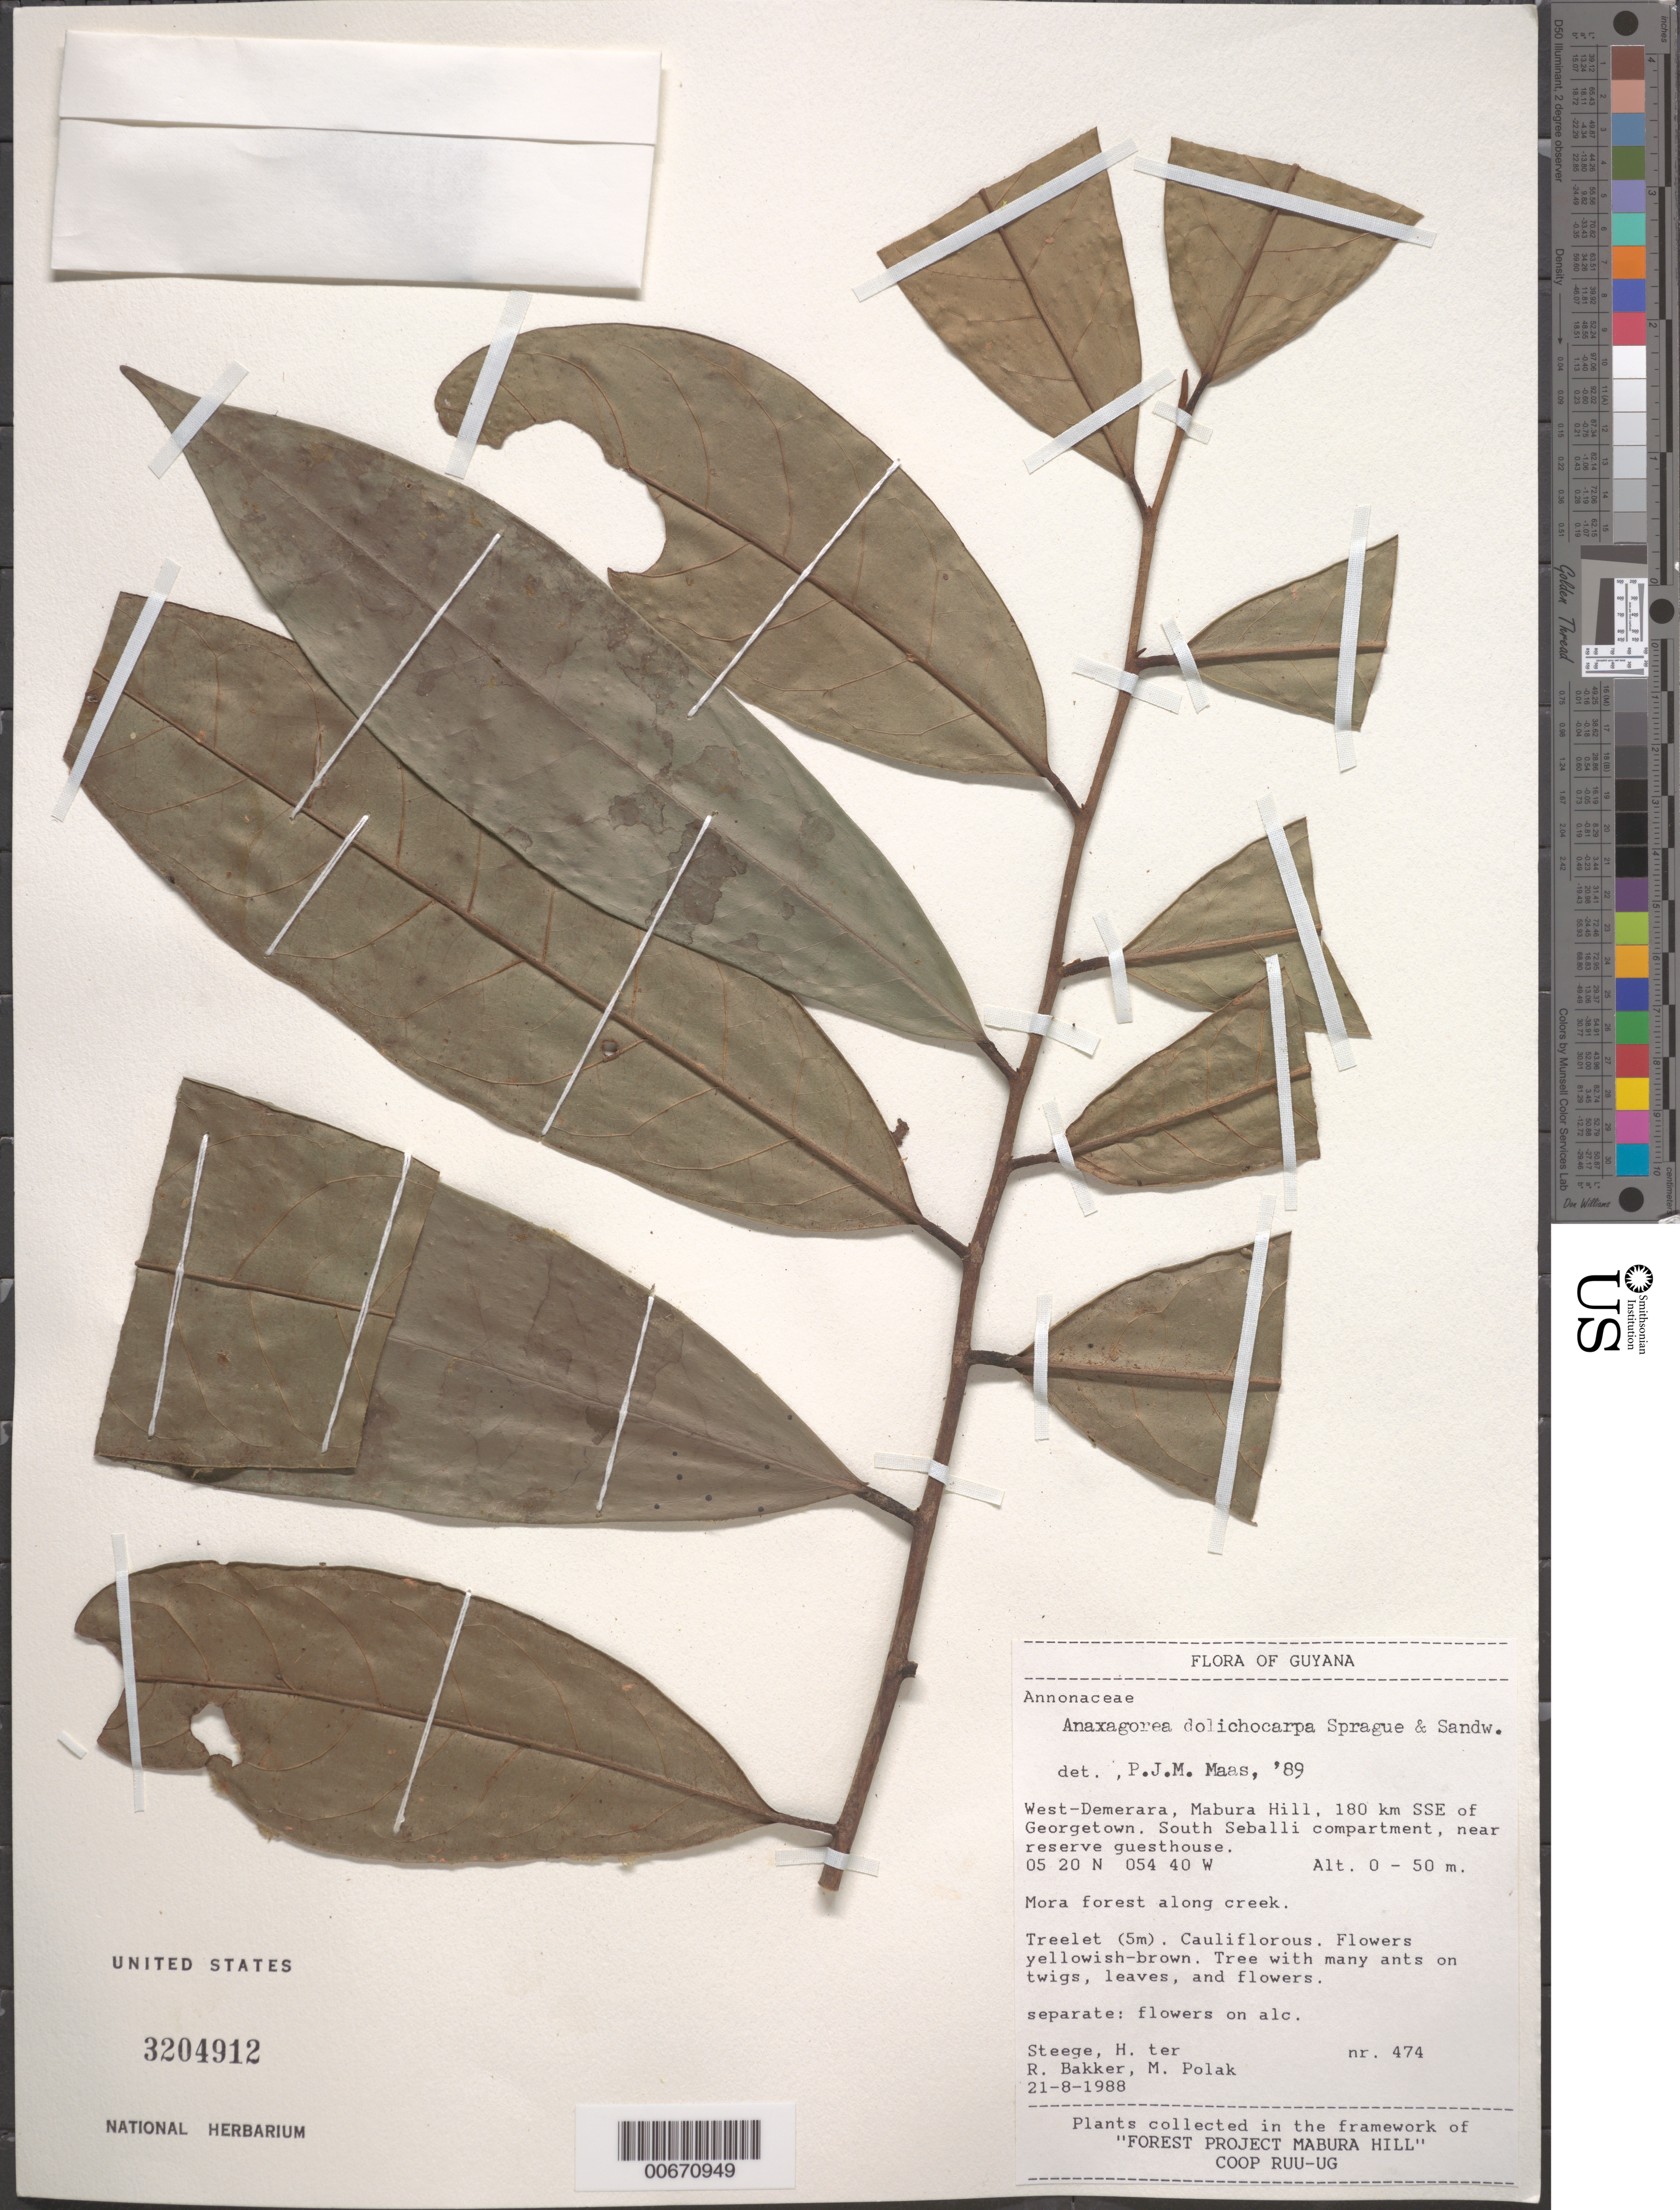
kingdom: Plantae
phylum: Tracheophyta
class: Magnoliopsida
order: Magnoliales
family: Annonaceae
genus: Anaxagorea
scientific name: Anaxagorea dolichocarpa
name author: Sprague & Sandwith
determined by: Maas, Paul J. M.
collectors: H. ter Steege, R. Bakker & M. Polak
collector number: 474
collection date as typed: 21-Aug-88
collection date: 1988-08-21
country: Guyana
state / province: U. Demerara-Berbice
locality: Mabura Hill, 180 km SSE of Georgetown, South Seballi compartment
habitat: Mora forest along creek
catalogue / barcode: US 3204912